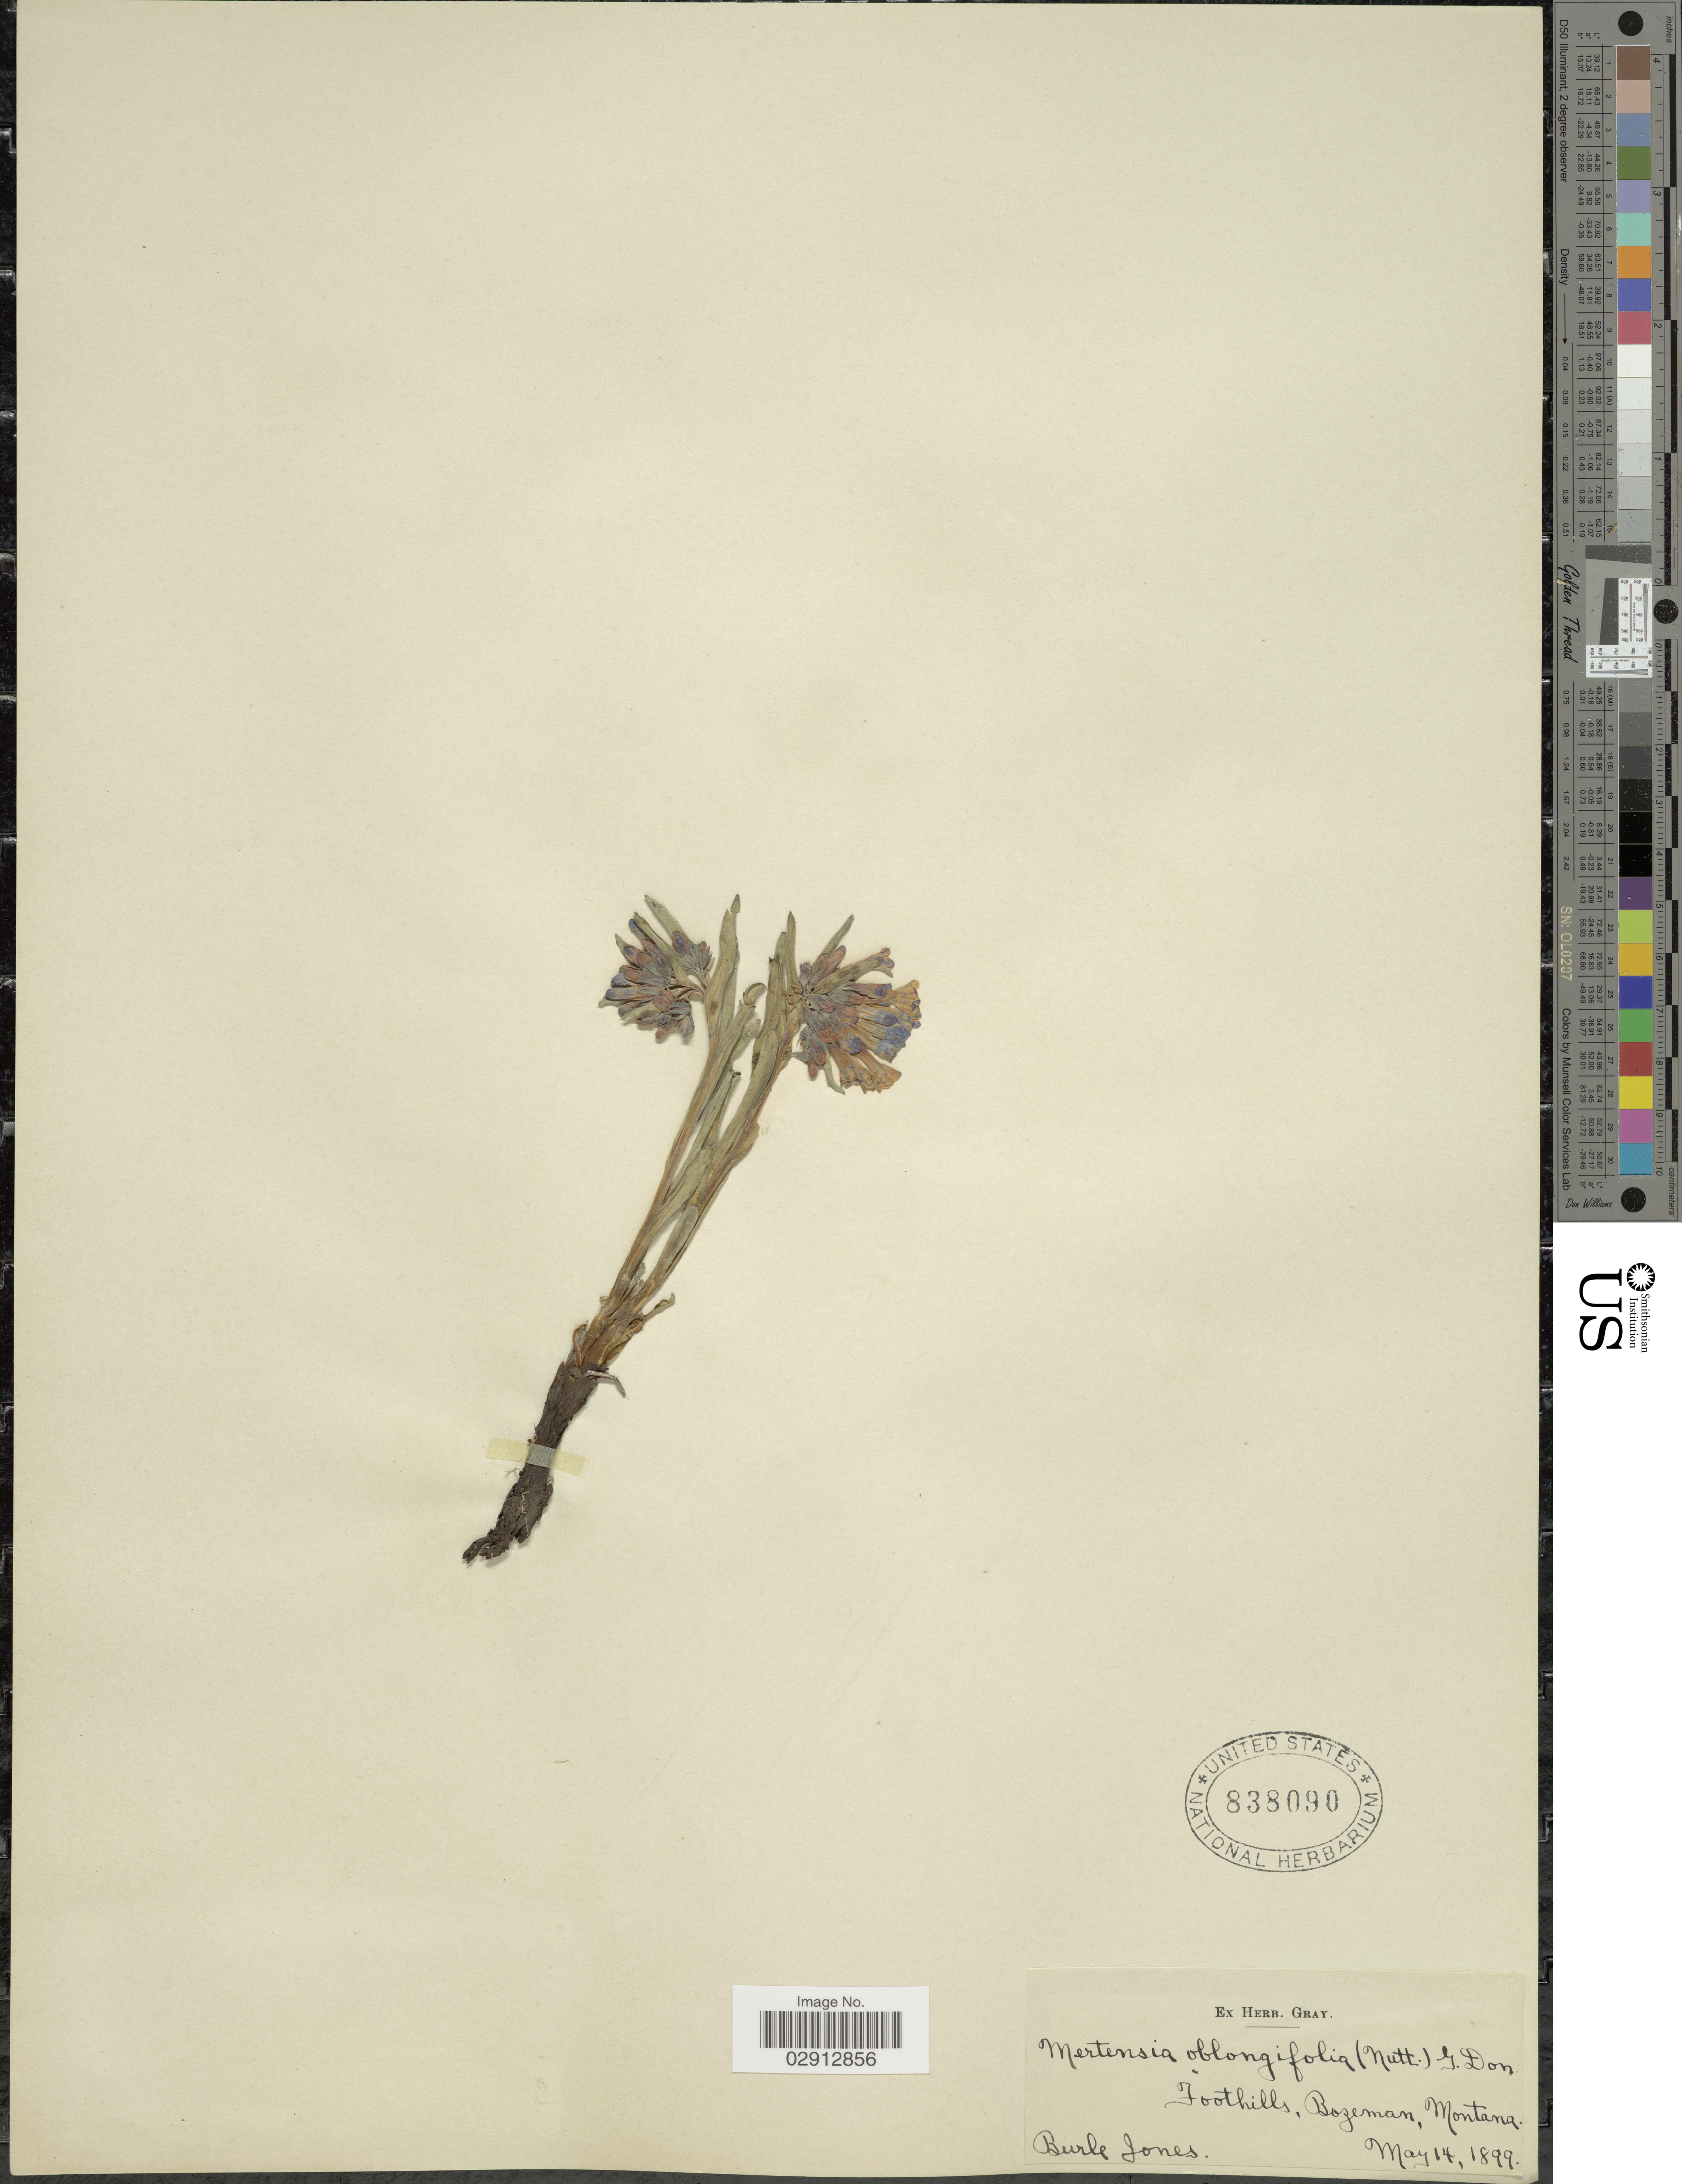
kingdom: Plantae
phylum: Tracheophyta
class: Magnoliopsida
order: Boraginales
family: Boraginaceae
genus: Mertensia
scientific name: Mertensia oblongifolia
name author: (Nutt.) G. Don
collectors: B. Jones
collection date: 1899-05-14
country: United States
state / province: Montana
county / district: Gallatin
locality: Bozeman.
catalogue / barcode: US 838090